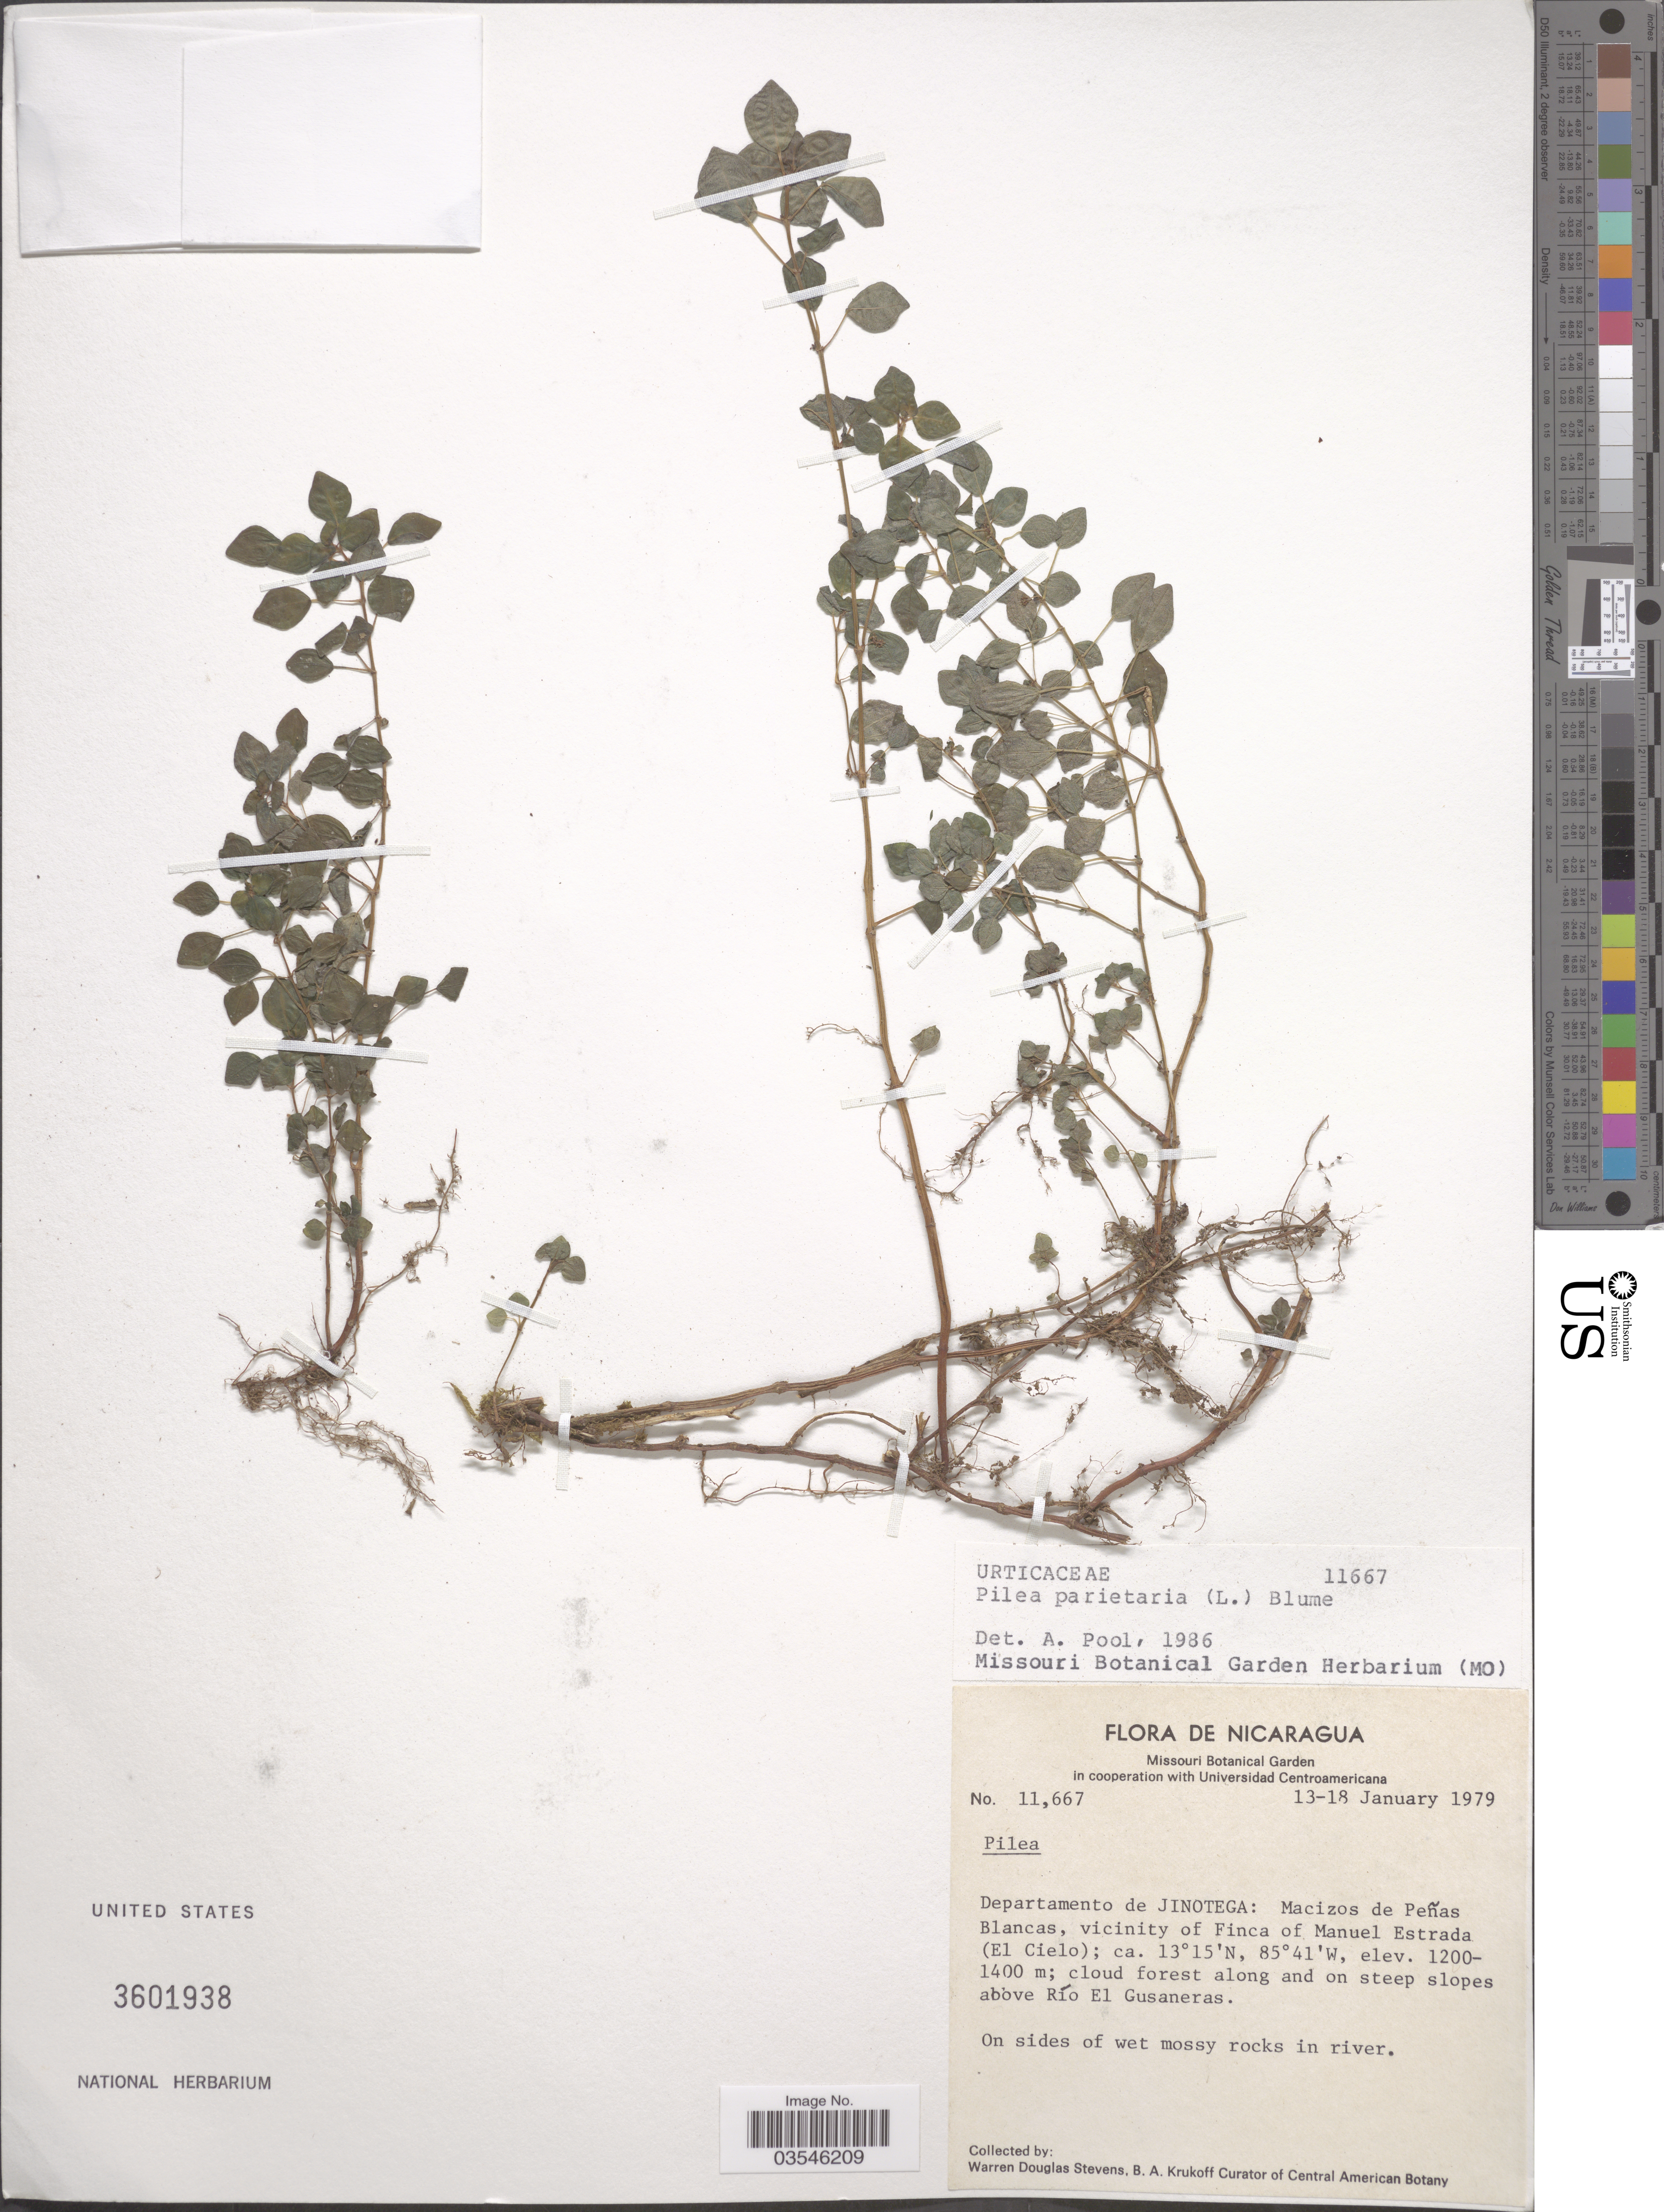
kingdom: Plantae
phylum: Tracheophyta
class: Magnoliopsida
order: Rosales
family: Urticaceae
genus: Pilea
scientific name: Pilea parietaria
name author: (L.) Blume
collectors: W. D. Stevens & B. A. Krukoff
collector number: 11667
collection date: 1979-01-13/1979-01-18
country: Nicaragua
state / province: Jinotega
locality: Departamento de Jinotega: Macizos de Peñas Blancas, vicinity of Finca of Manuel Estrada ( El Cielo). Cloud forest along and on steep slopes above Río El Gusaneras.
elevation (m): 1400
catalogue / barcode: US 3601938